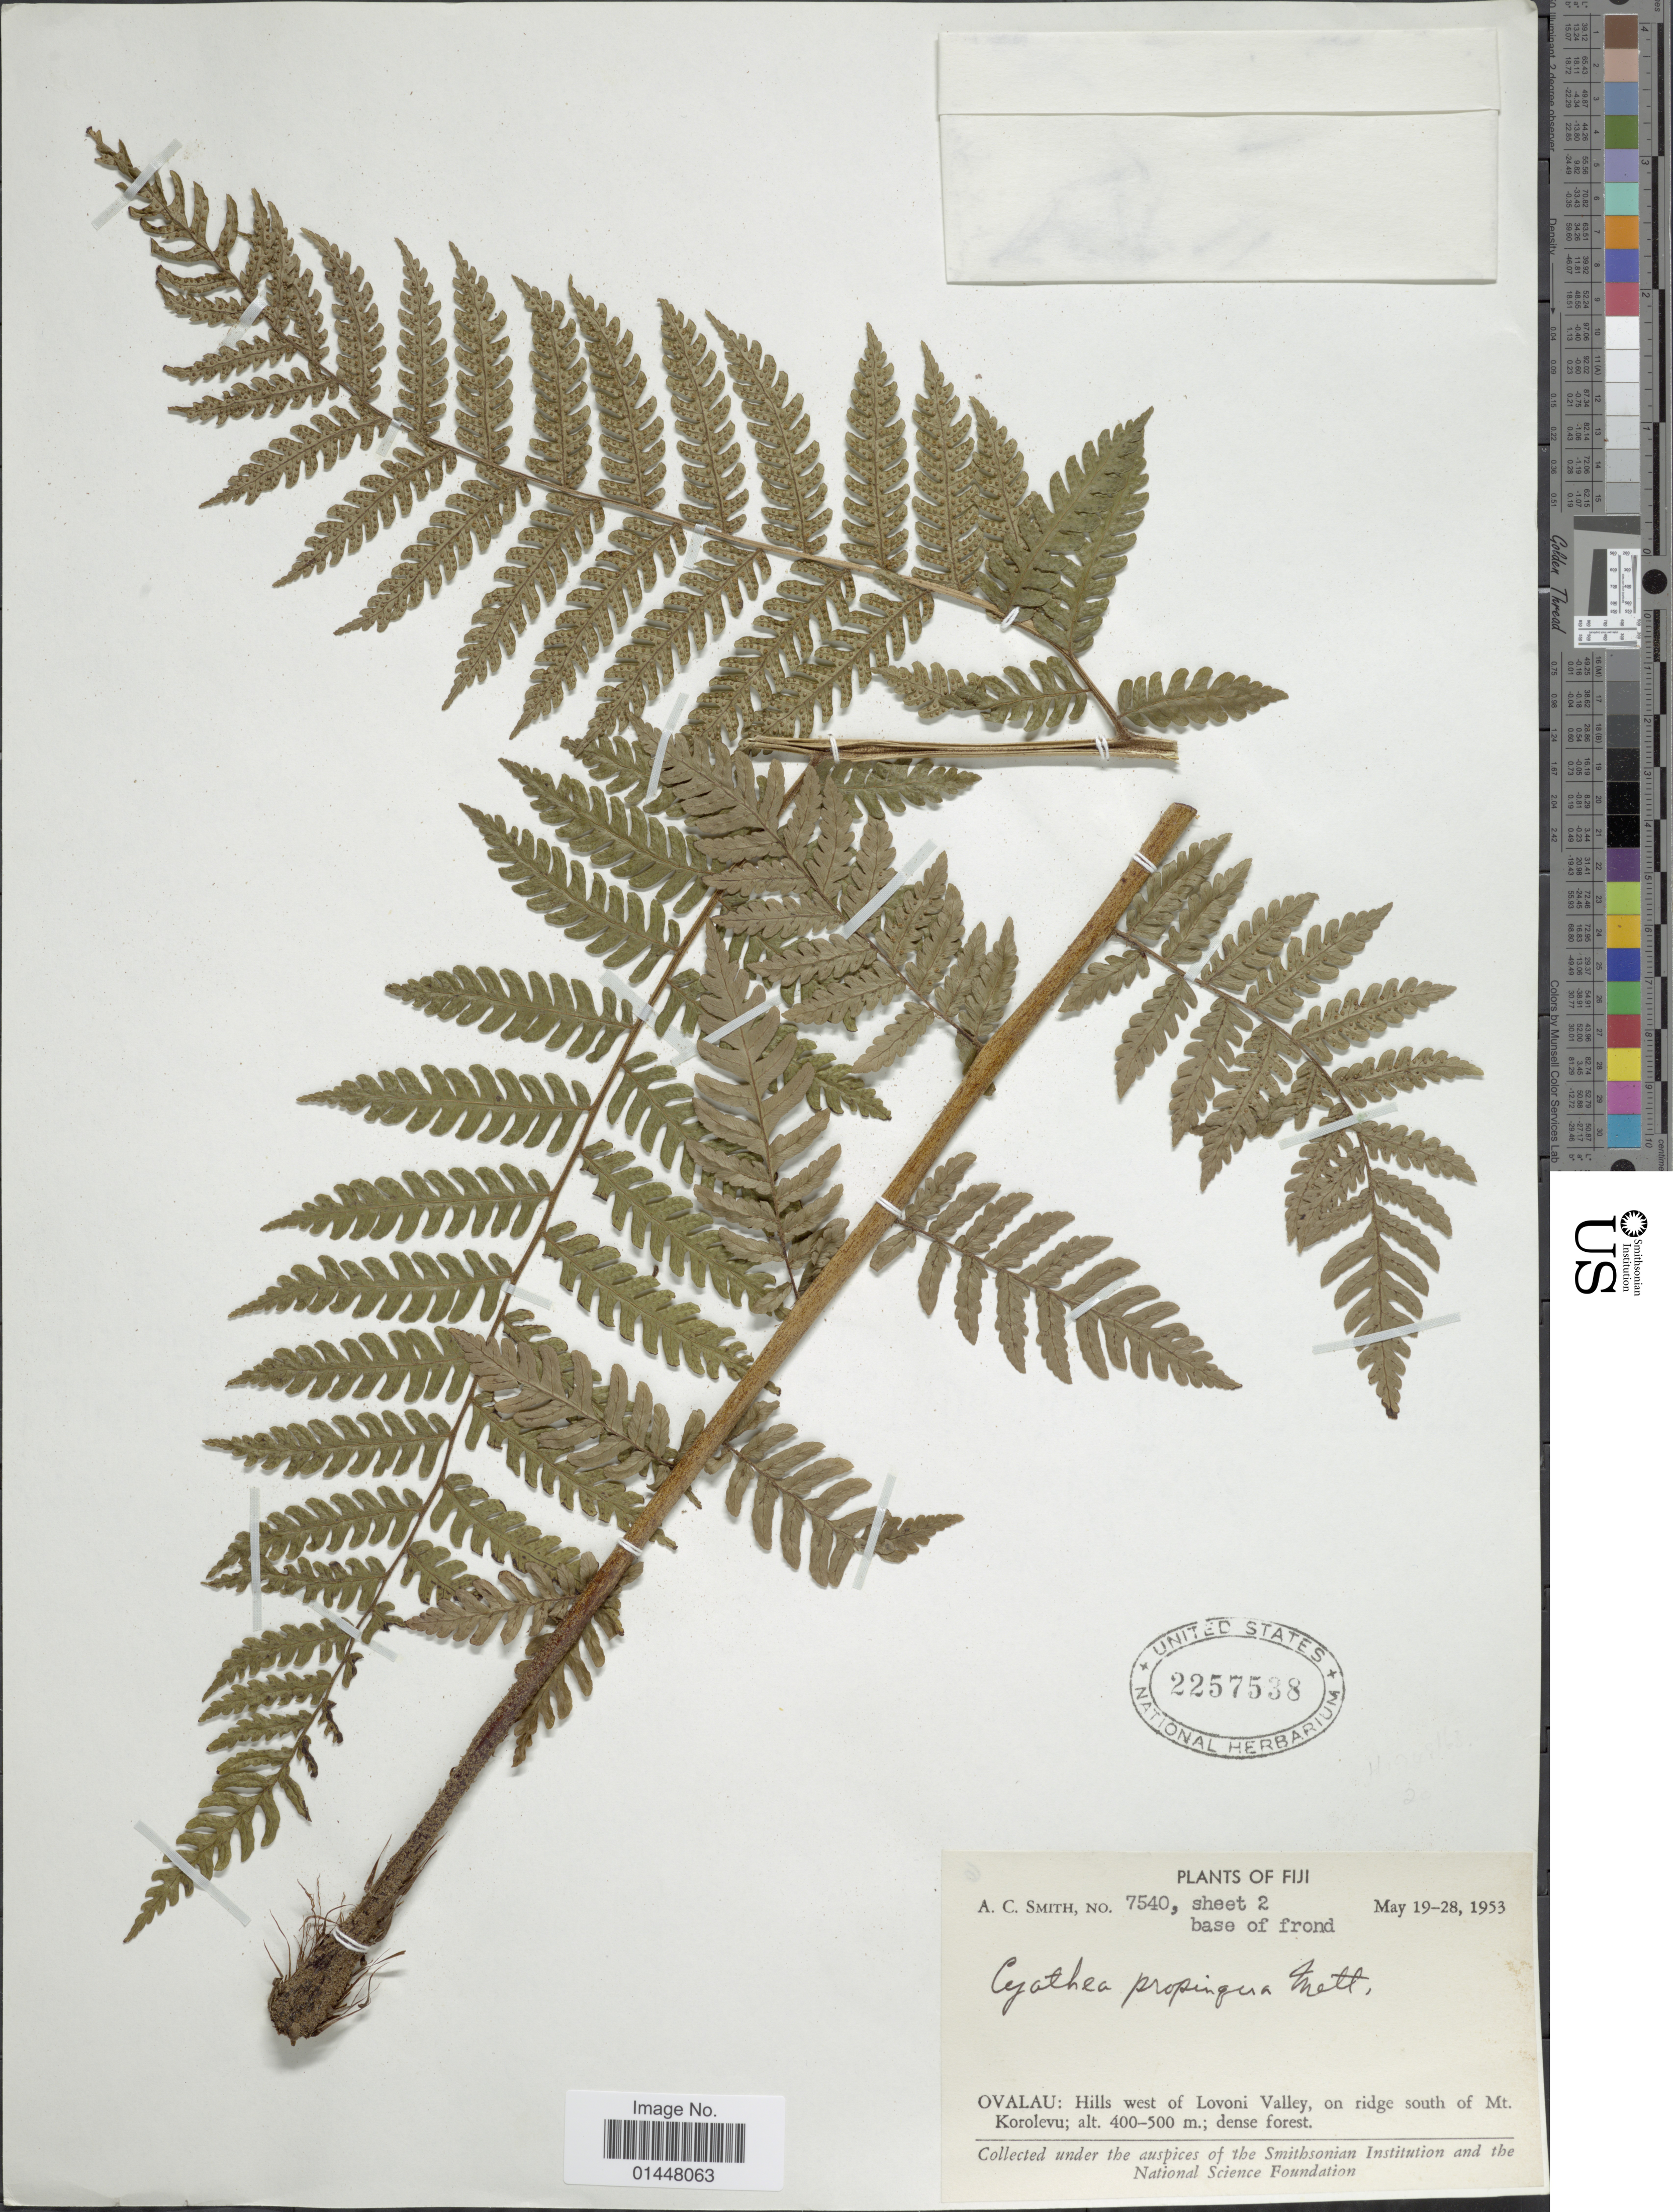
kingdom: Plantae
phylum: Tracheophyta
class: Polypodiopsida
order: Cyatheales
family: Cyatheaceae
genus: Sphaeropteris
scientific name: Sphaeropteris propinqua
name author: (Mett.) R.M. Tryon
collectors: A. C. Smith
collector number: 7540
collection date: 1953-05-19/1953-05-28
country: Fiji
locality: Ovallau: Hills west of Lovoni Valley, on ridge south of Mt. Korolevu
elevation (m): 400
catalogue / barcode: US 2257538